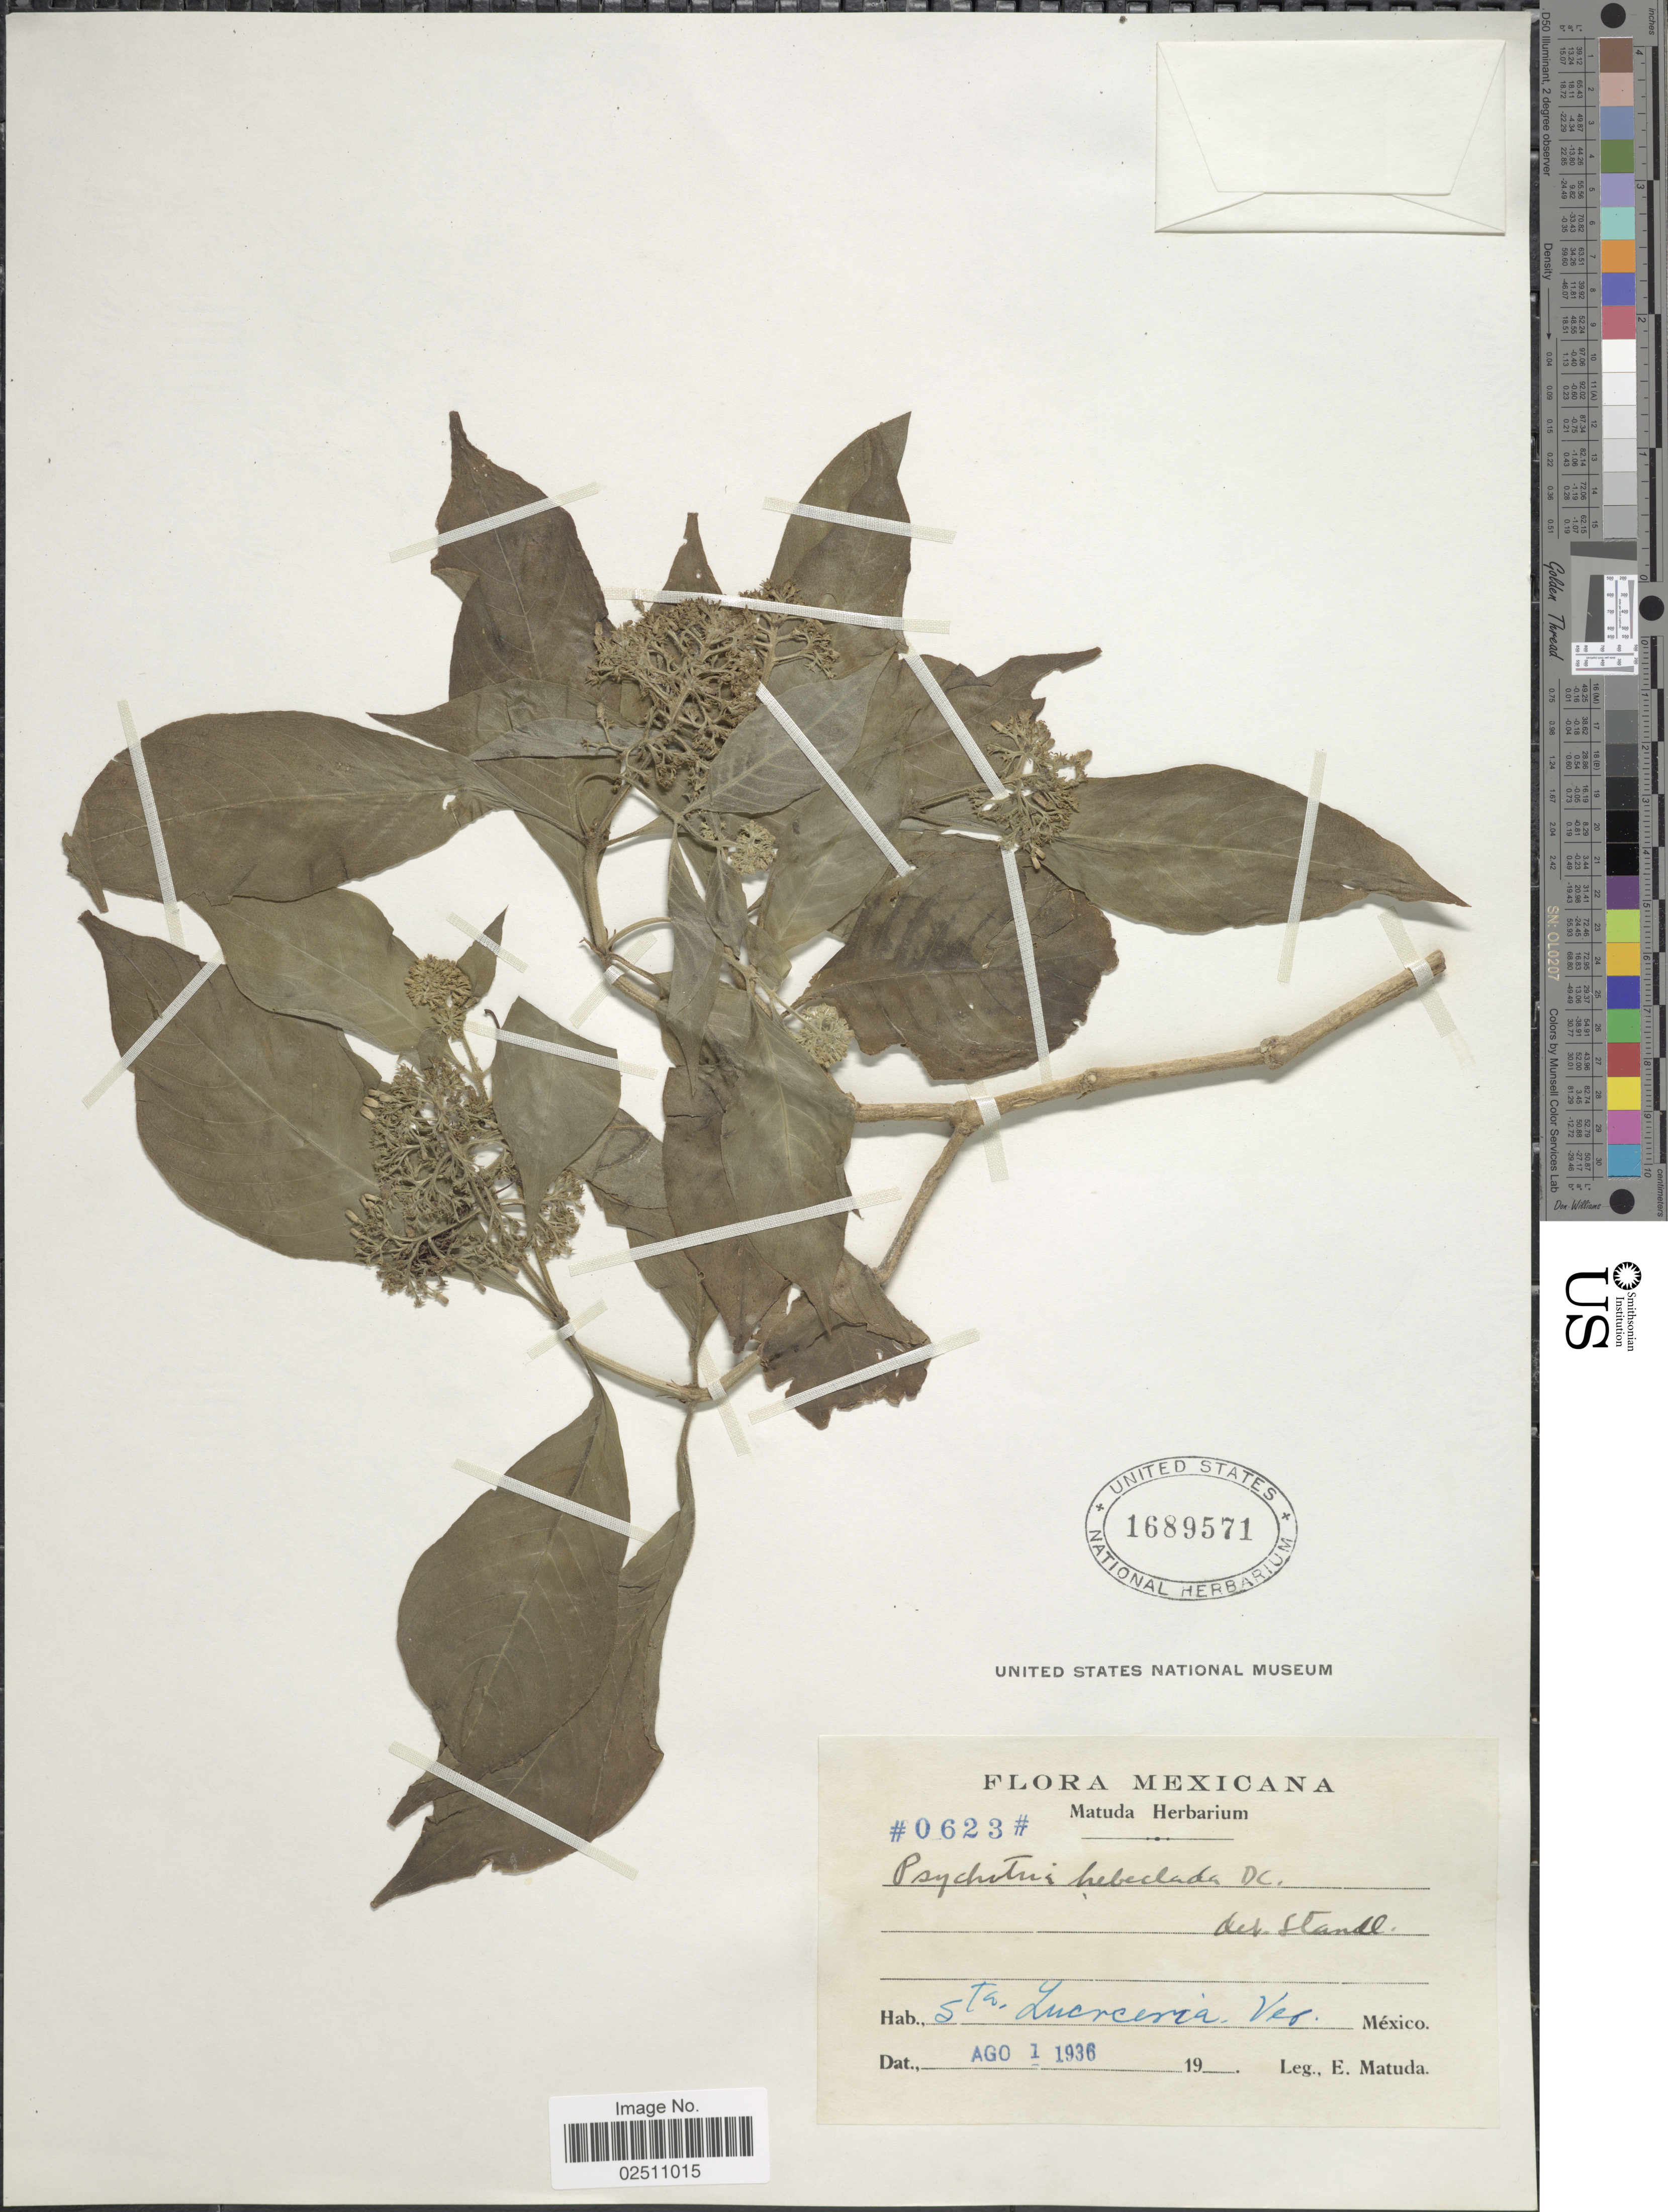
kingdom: Plantae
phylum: Tracheophyta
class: Magnoliopsida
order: Gentianales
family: Rubiaceae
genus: Psychotria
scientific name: Psychotria hebeclada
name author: DC.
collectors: E. Matuda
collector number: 0623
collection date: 1936-08-01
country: Mexico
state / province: Veracruz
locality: Sta. Lucrceria, Ver.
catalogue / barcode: US 1689571